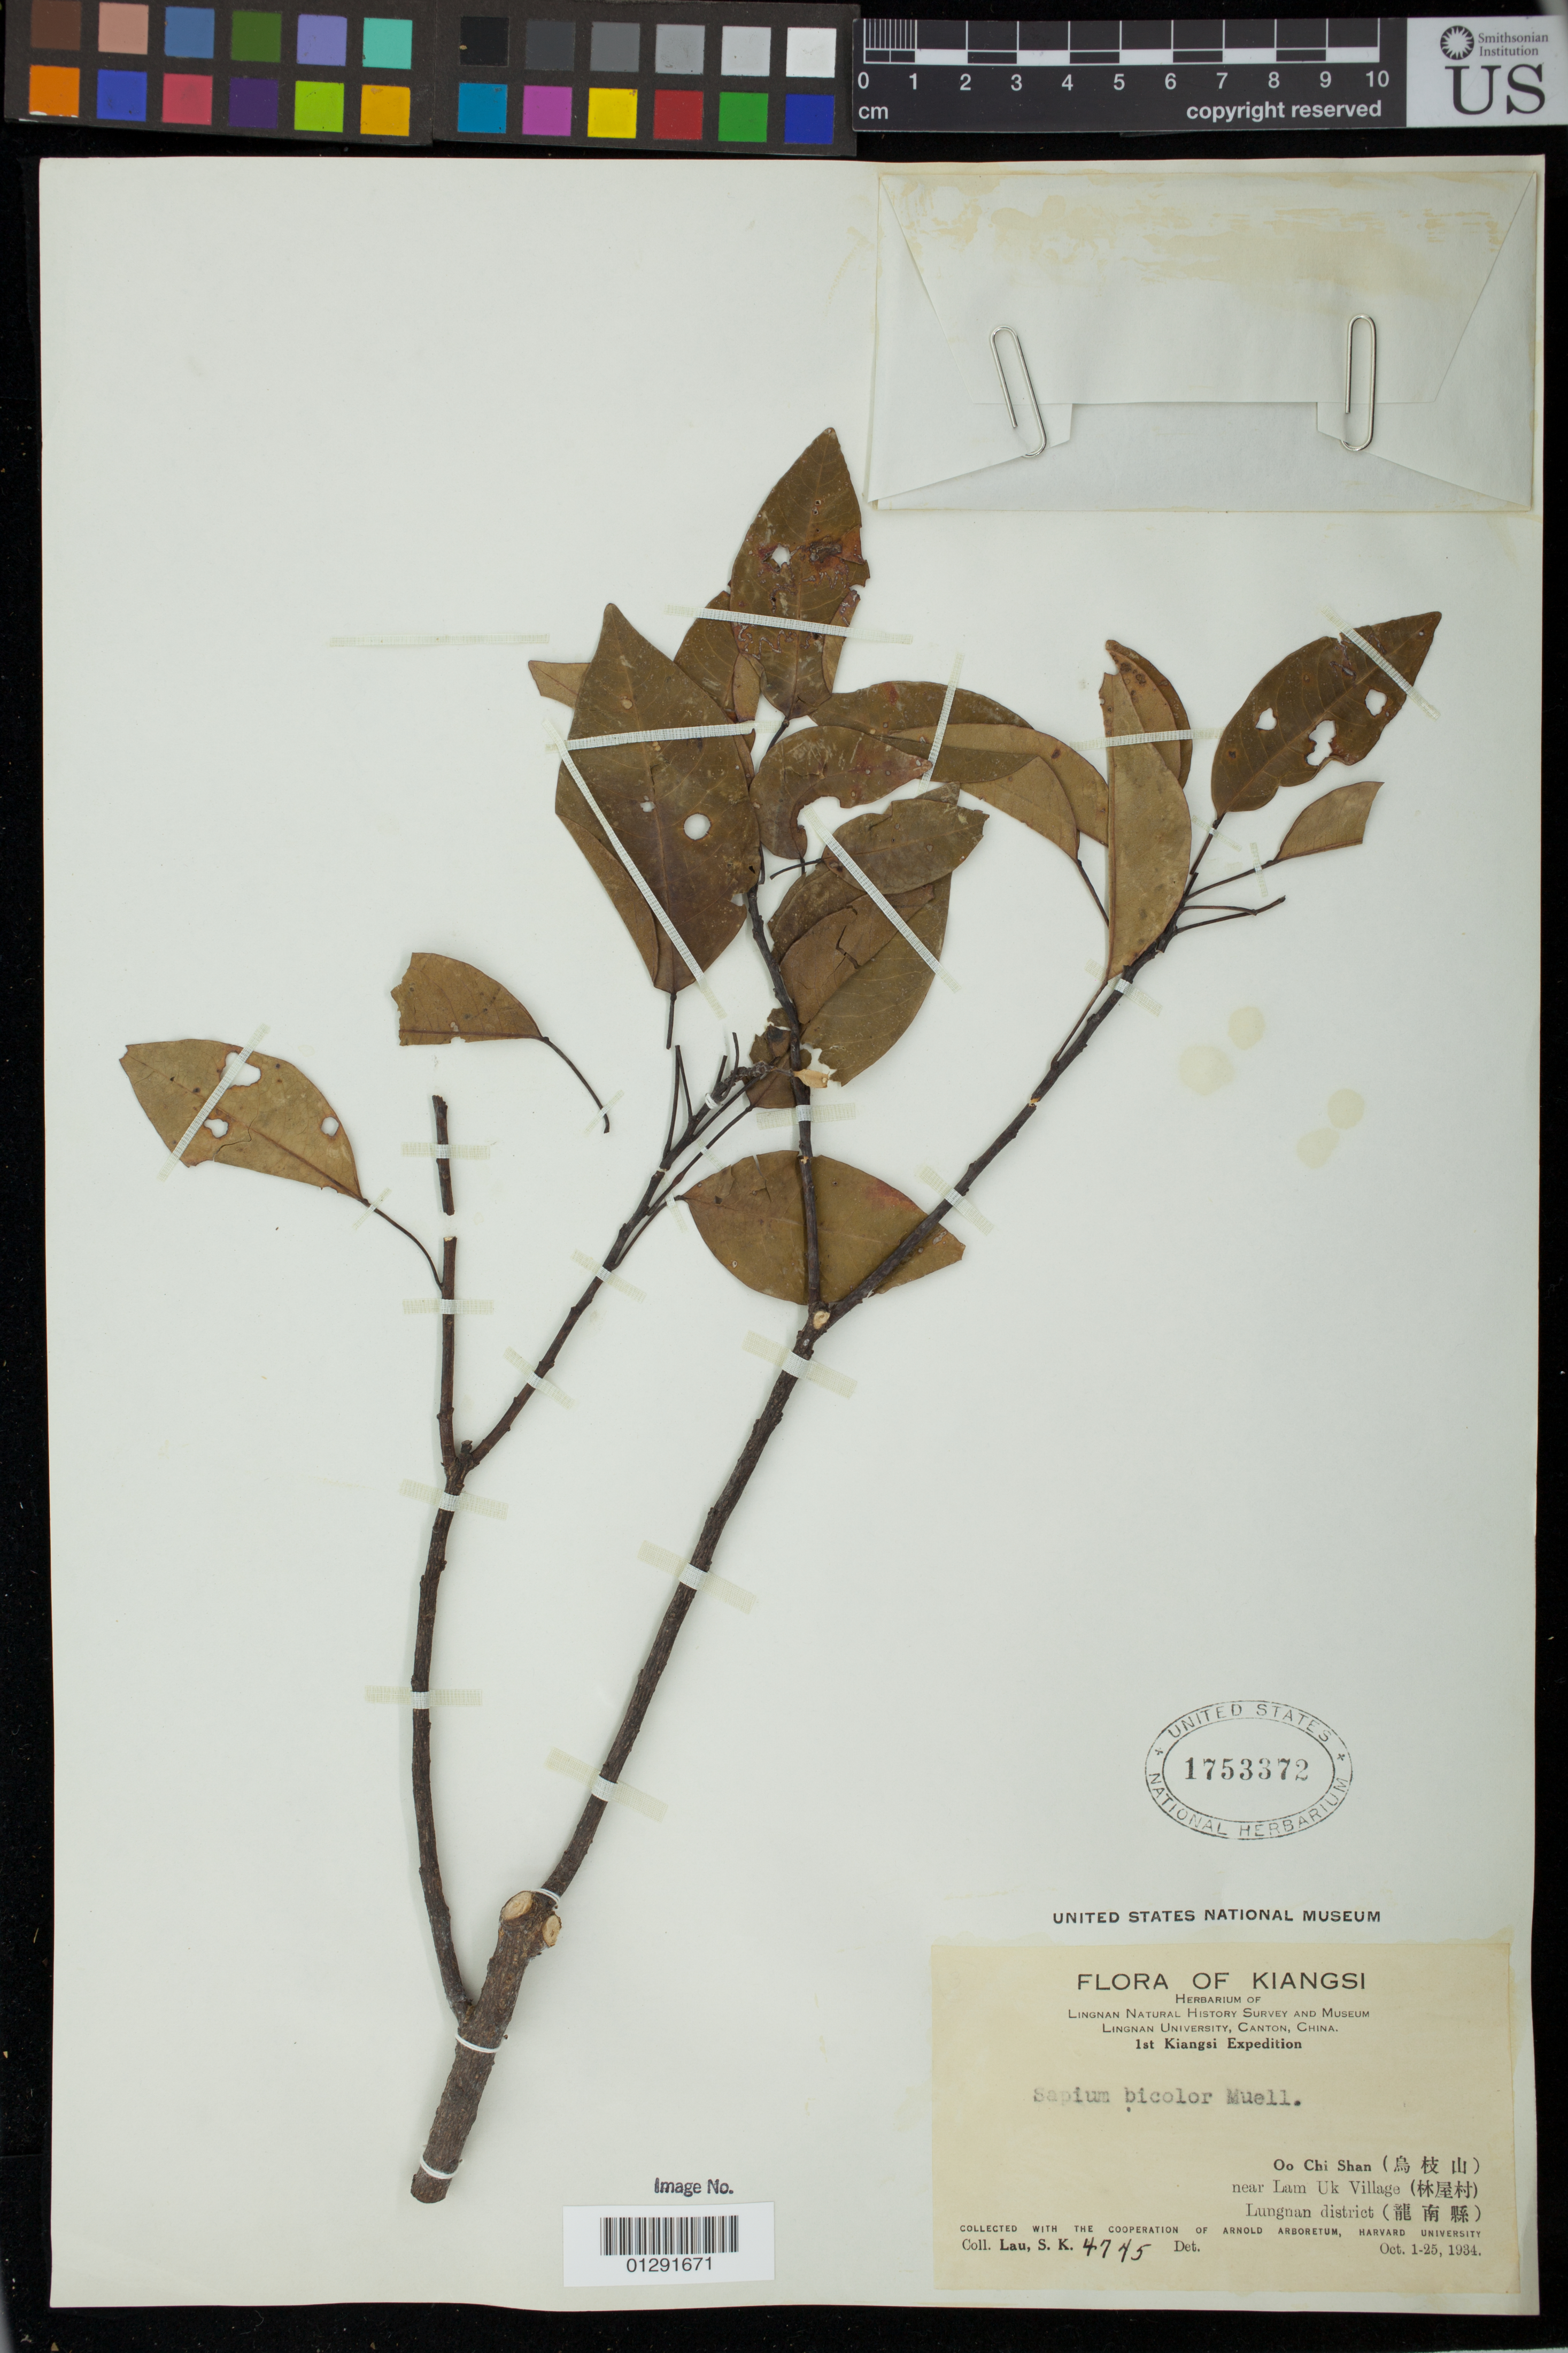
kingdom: Plantae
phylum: Tracheophyta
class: Magnoliopsida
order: Malpighiales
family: Euphorbiaceae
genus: Sapium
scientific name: Sapium discolor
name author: M. Arg.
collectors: S. K. Lau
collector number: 4745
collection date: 1934-10-01/1934-10-25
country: China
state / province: Jiangxi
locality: Oo Chi Shan, Lam Uk Village, Lungnan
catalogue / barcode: US 1753372